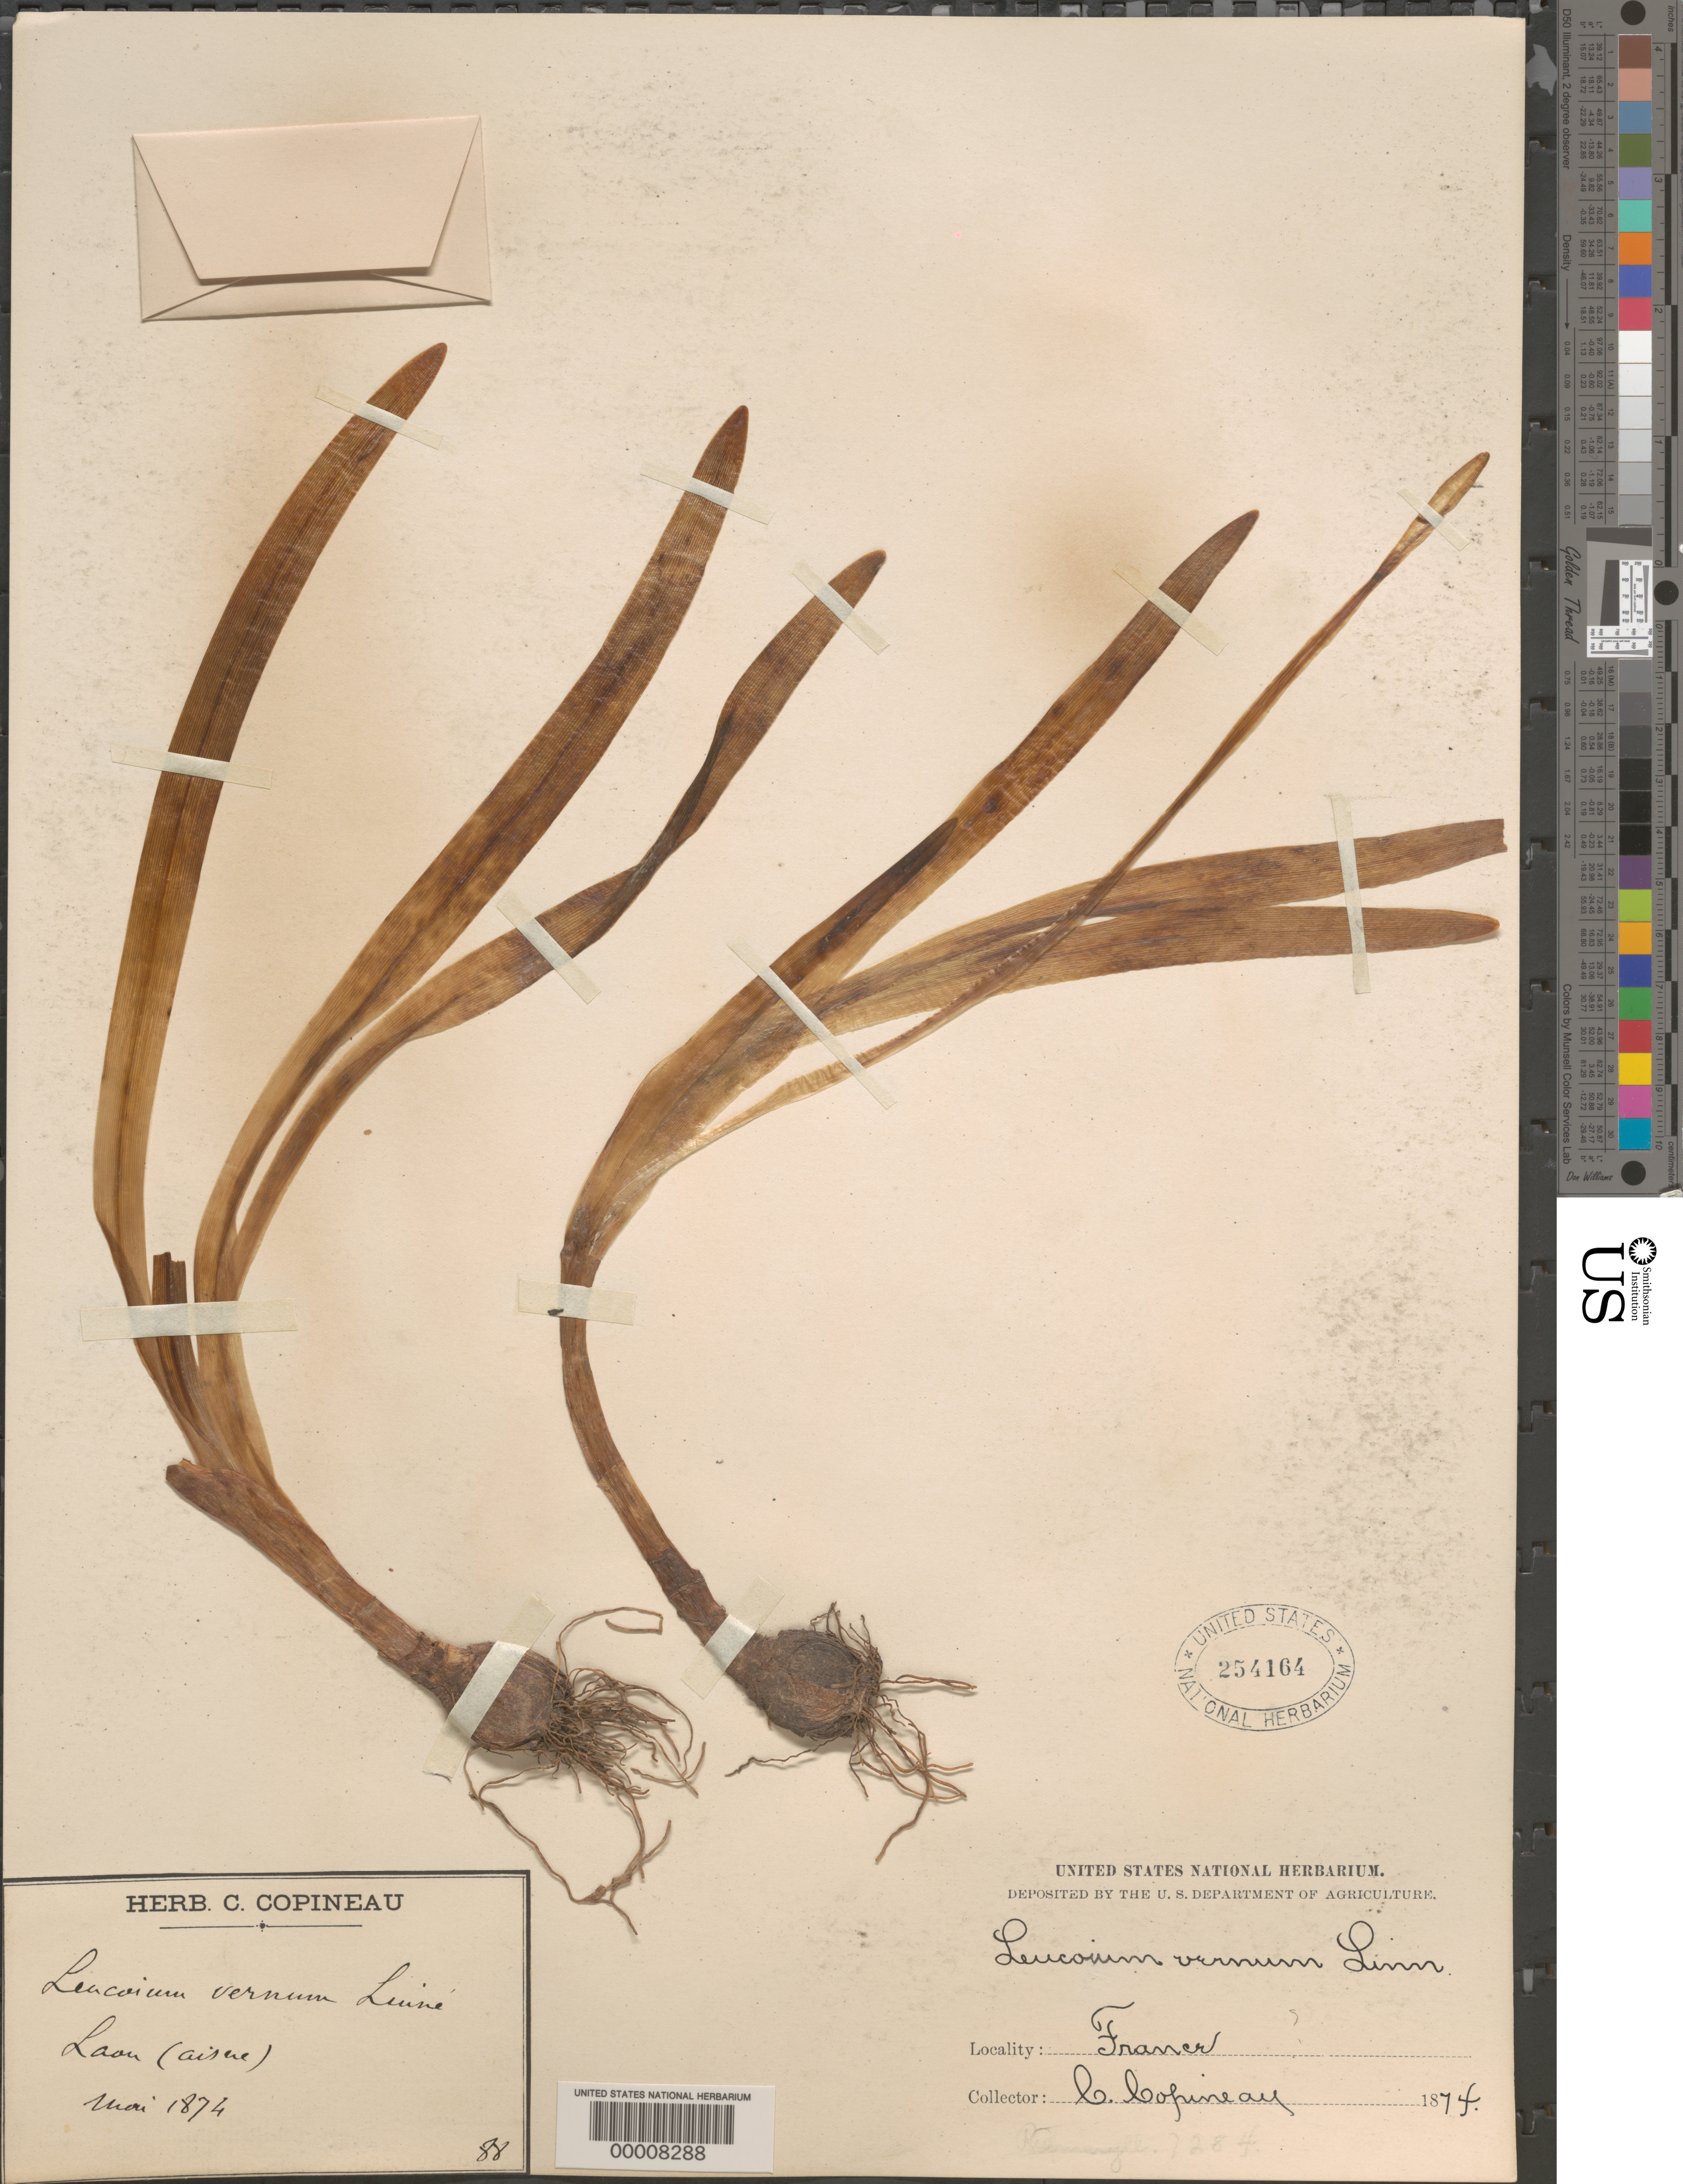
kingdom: Plantae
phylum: Tracheophyta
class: Liliopsida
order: Asparagales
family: Amaryllidaceae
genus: Leucojum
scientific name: Leucojum vernum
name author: L.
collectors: C. Copineau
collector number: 88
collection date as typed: May 1874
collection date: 1874-05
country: France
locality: Laon (aisue)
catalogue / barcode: US 254164